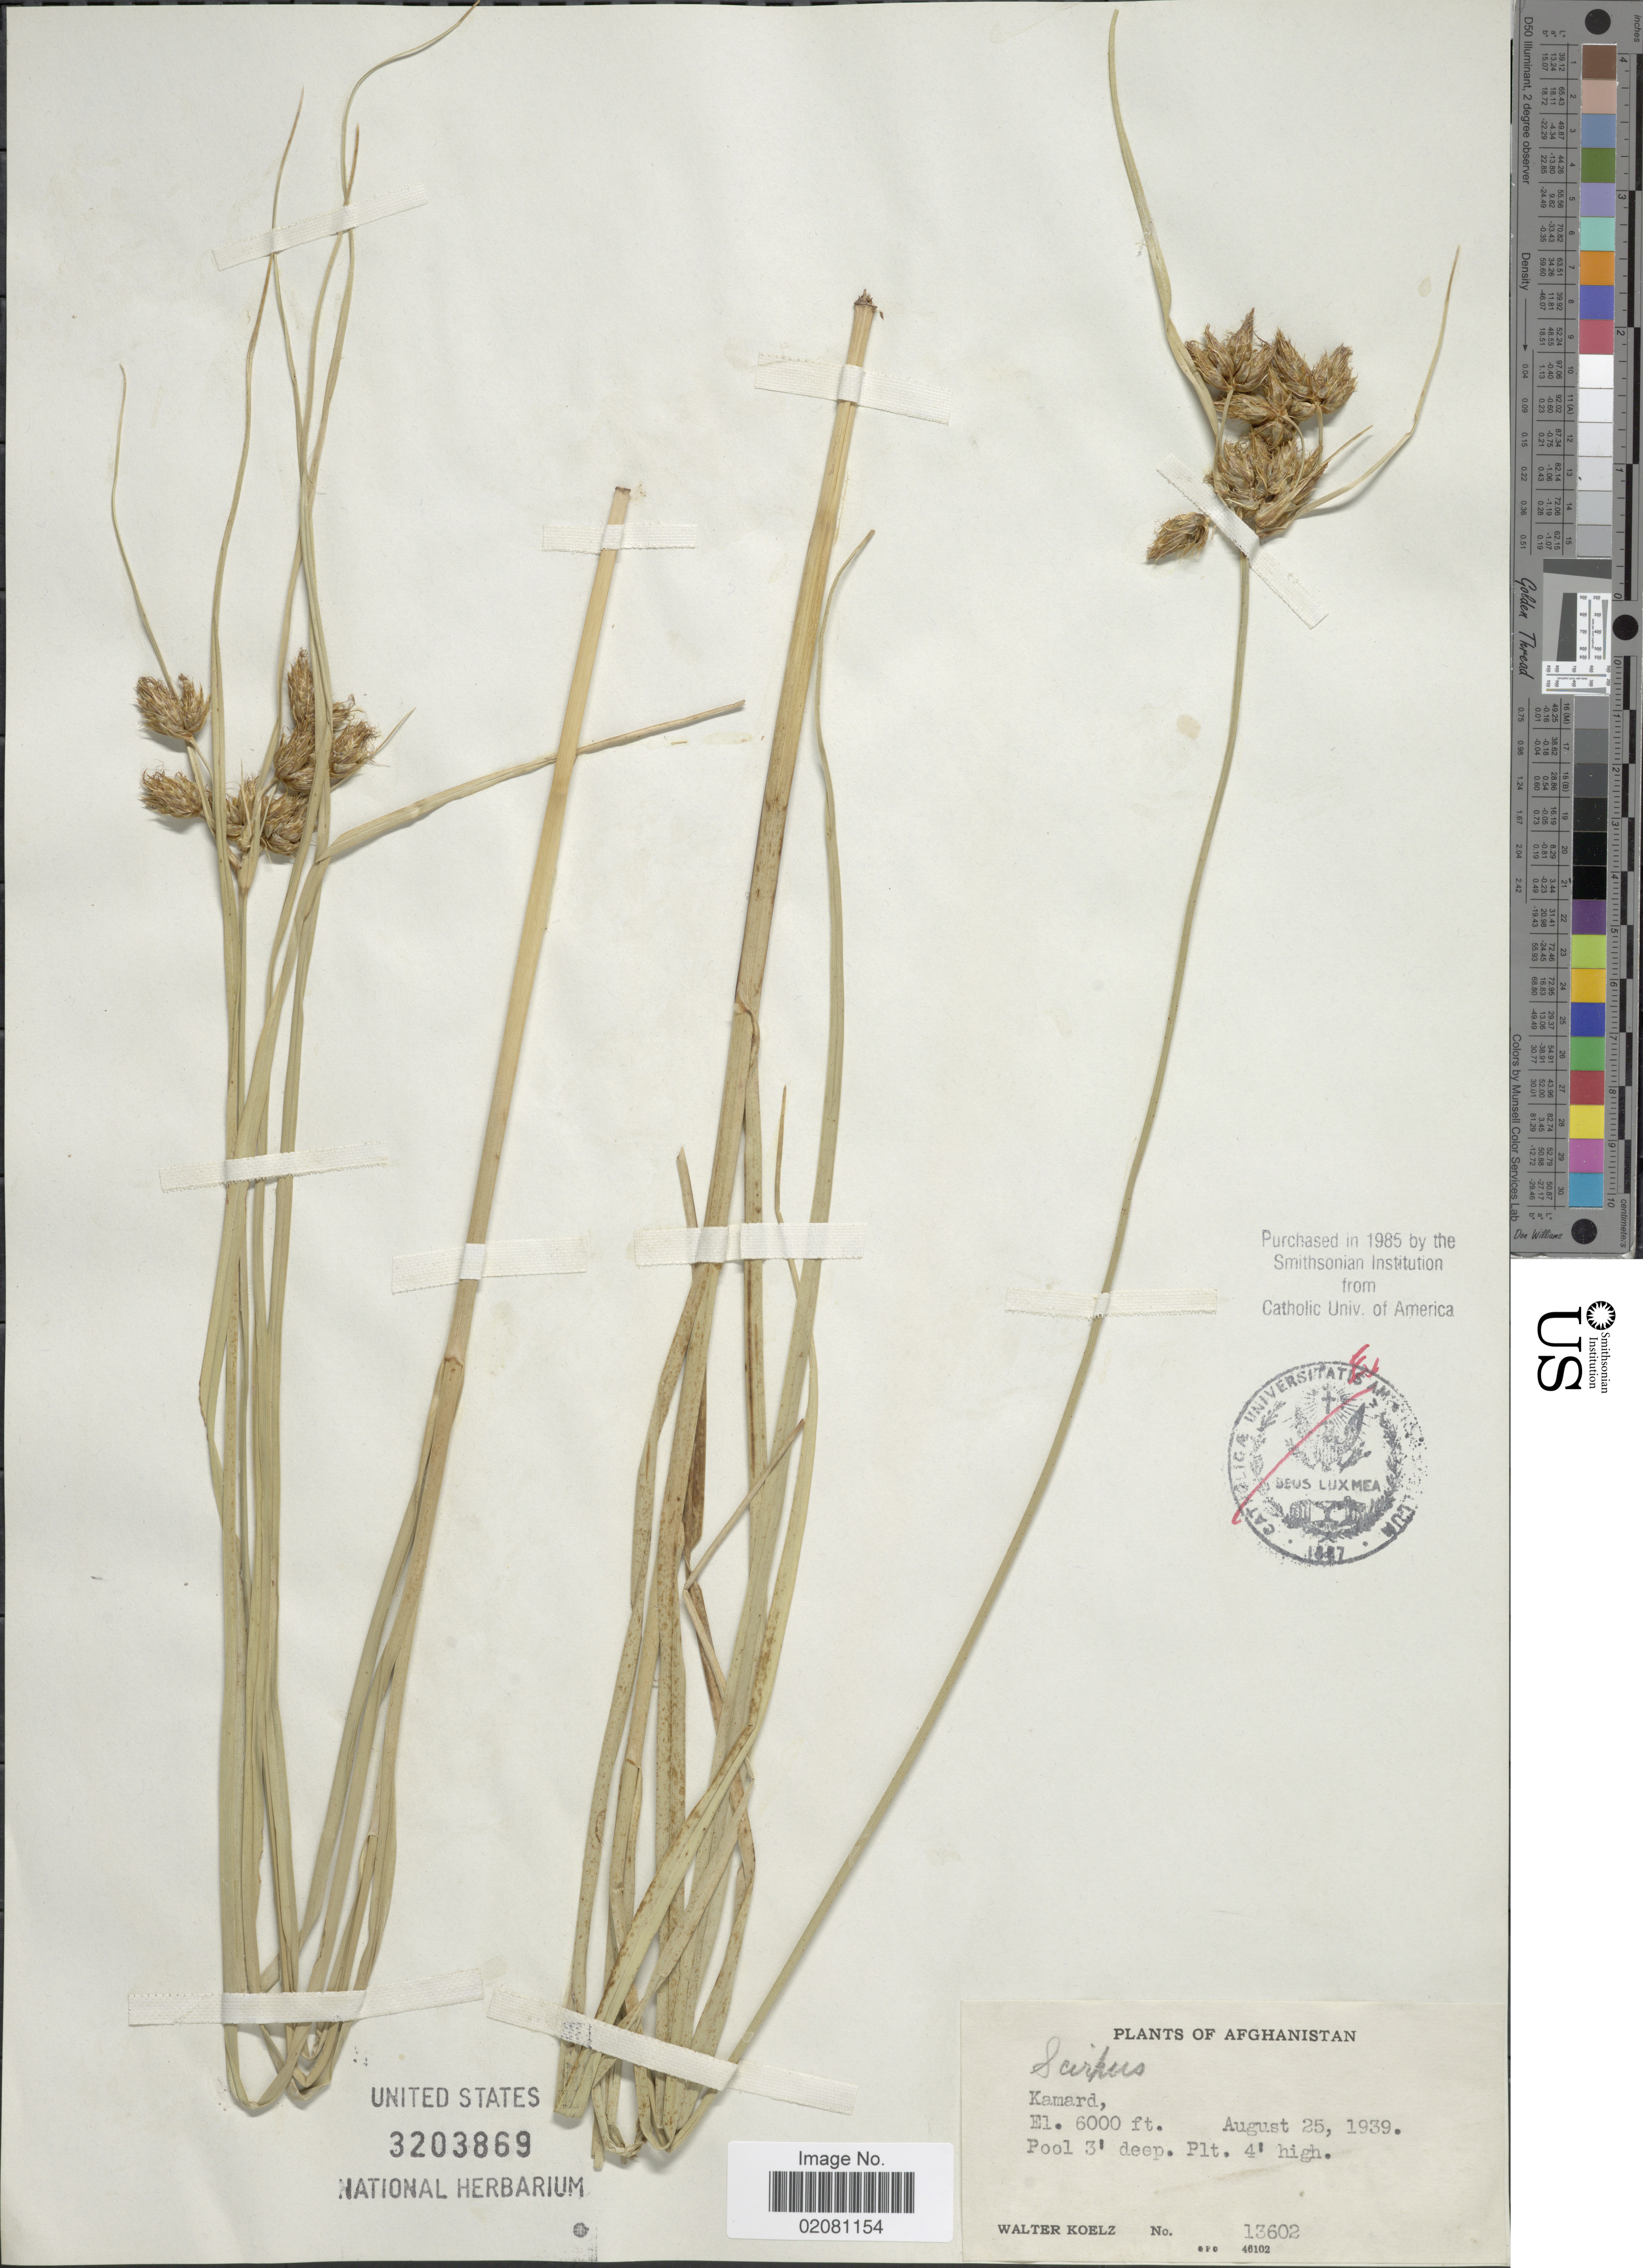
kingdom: Plantae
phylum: Tracheophyta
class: Liliopsida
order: Poales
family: Cyperaceae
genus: Bolboschoenus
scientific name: Bolboschoenus sp.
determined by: Strong, M. T., (US), Smithsonian Institution - National Museum of Natural History (UNITED STATES)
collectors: W. N. Koelz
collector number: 13602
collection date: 1939-08-25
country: Afghanistan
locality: Kamard.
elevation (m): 1829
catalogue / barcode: US 3203869